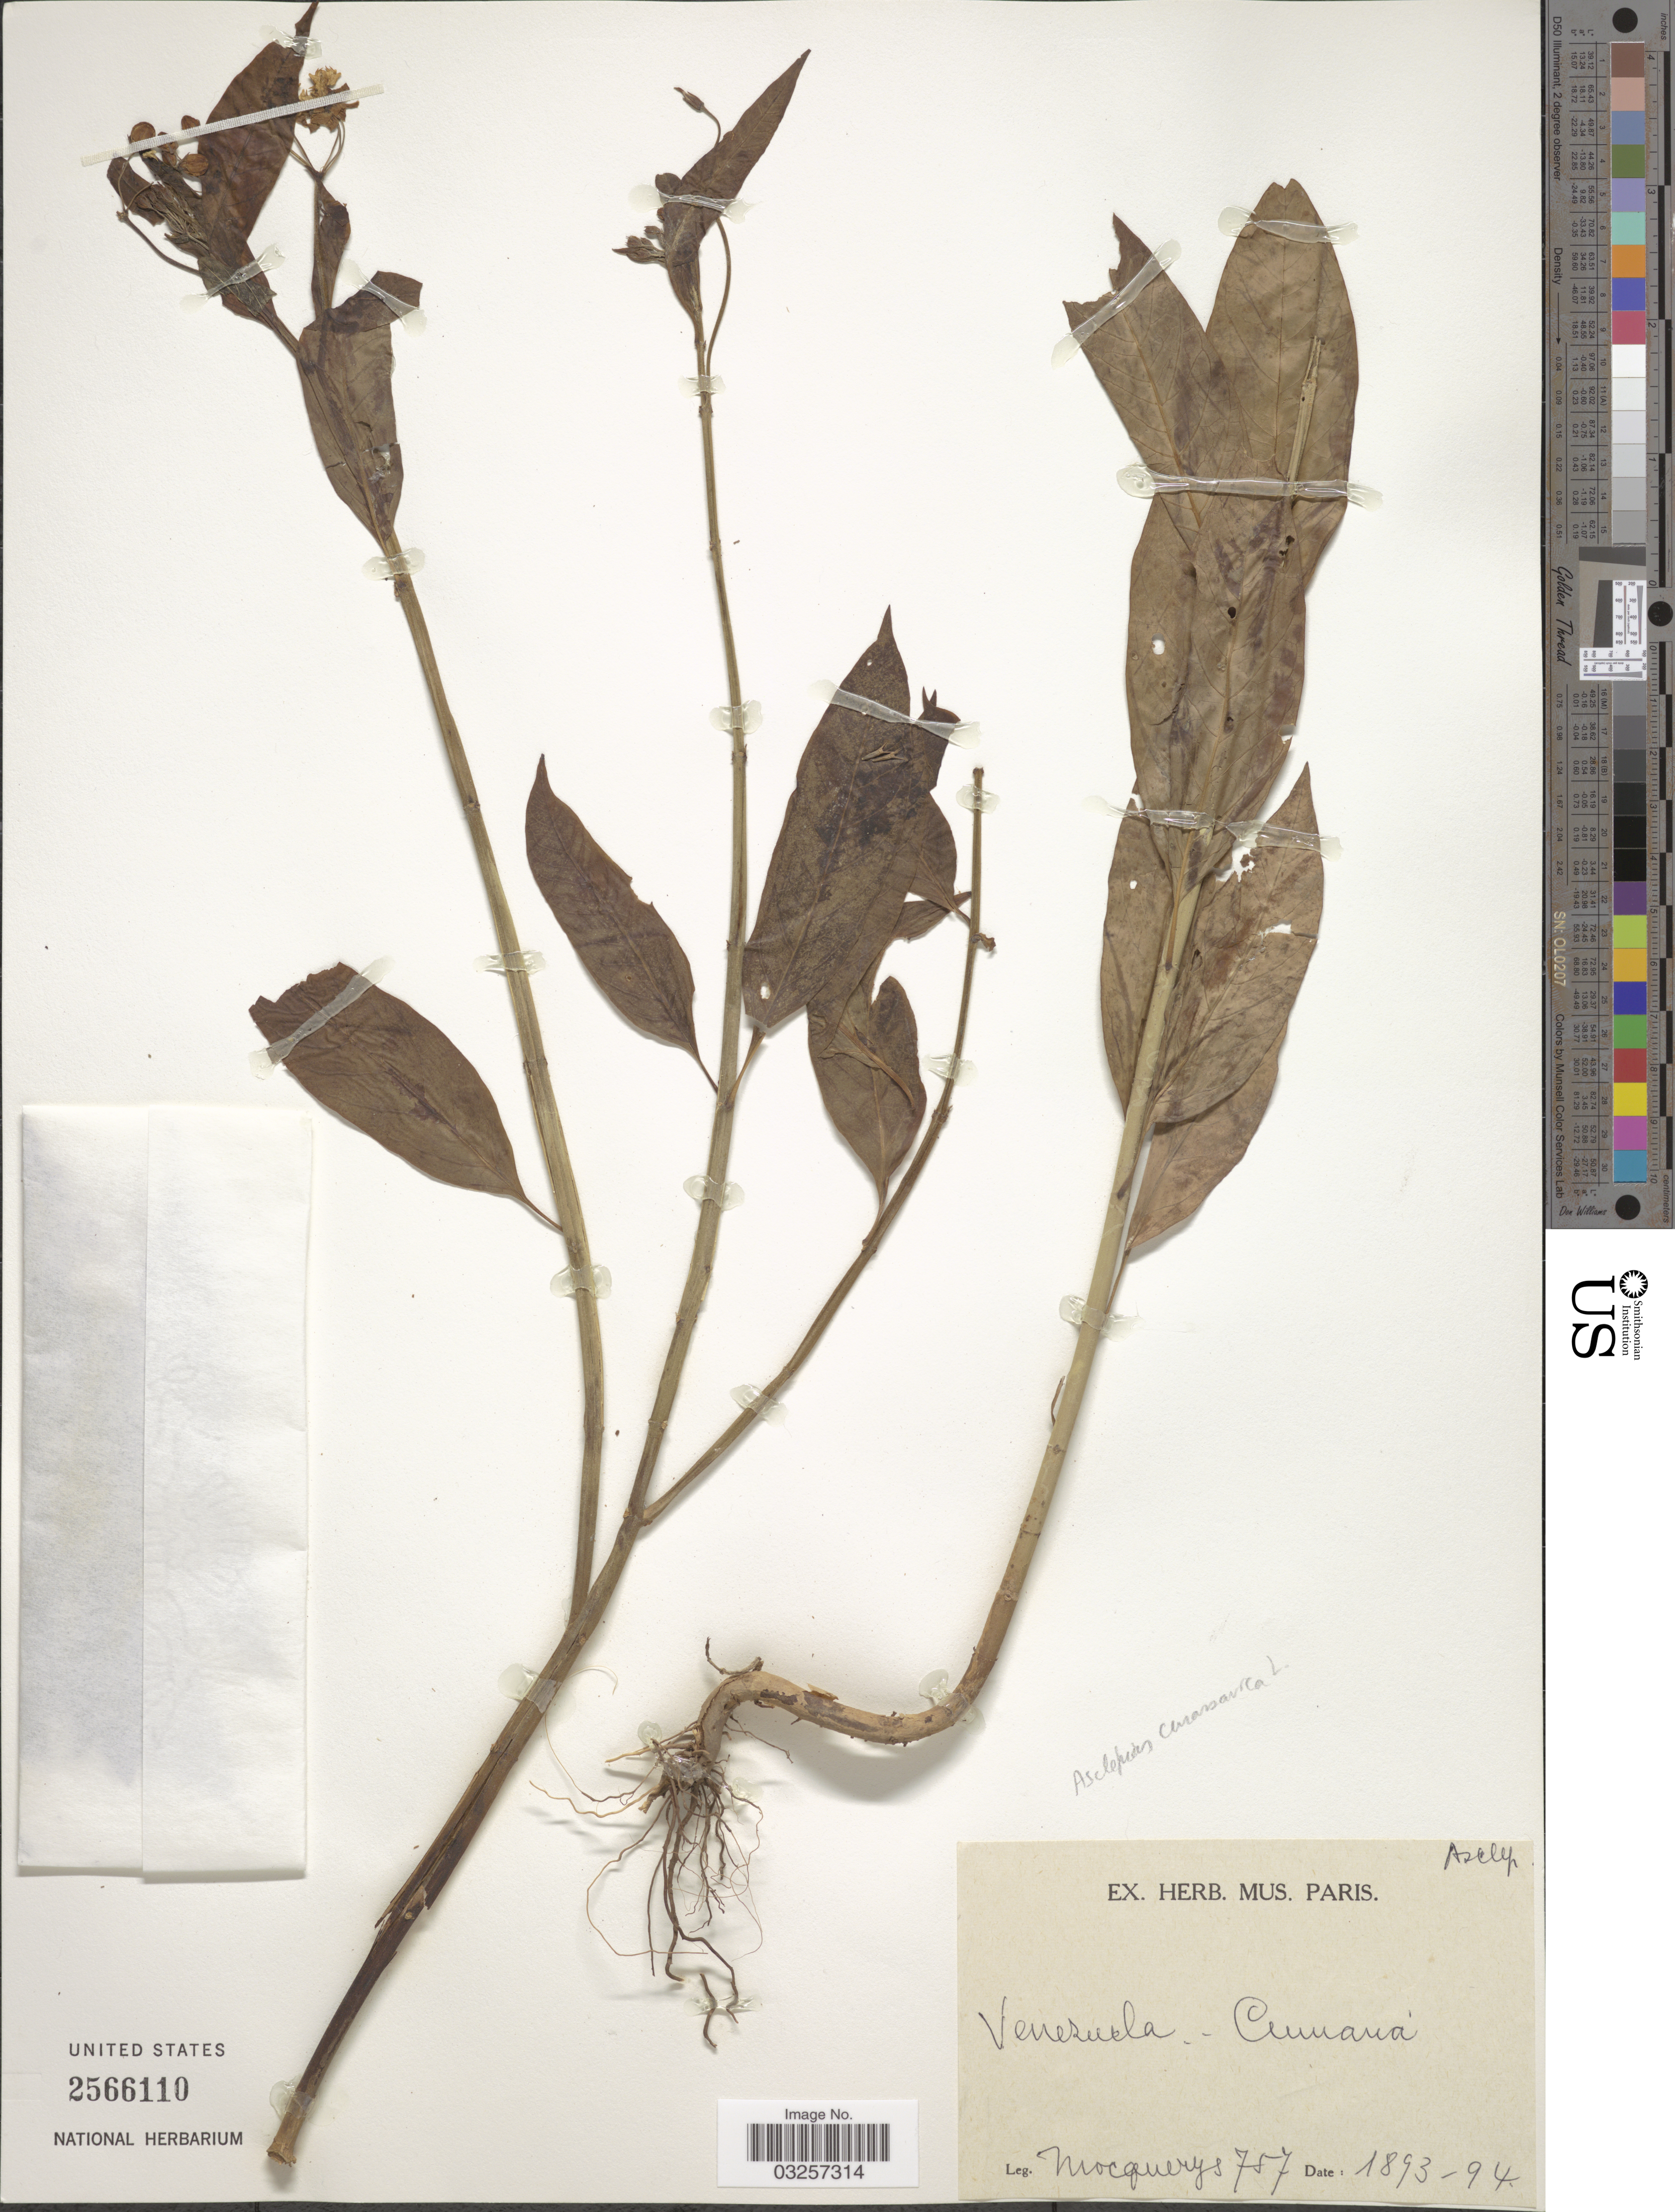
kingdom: Plantae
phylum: Tracheophyta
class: Magnoliopsida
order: Gentianales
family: Apocynaceae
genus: Asclepias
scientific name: Asclepias curassavica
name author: L.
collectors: A. Mocquerys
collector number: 757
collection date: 1893/1894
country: Venezuela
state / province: Sucre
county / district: Sucre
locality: Cumana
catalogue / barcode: US 2566110